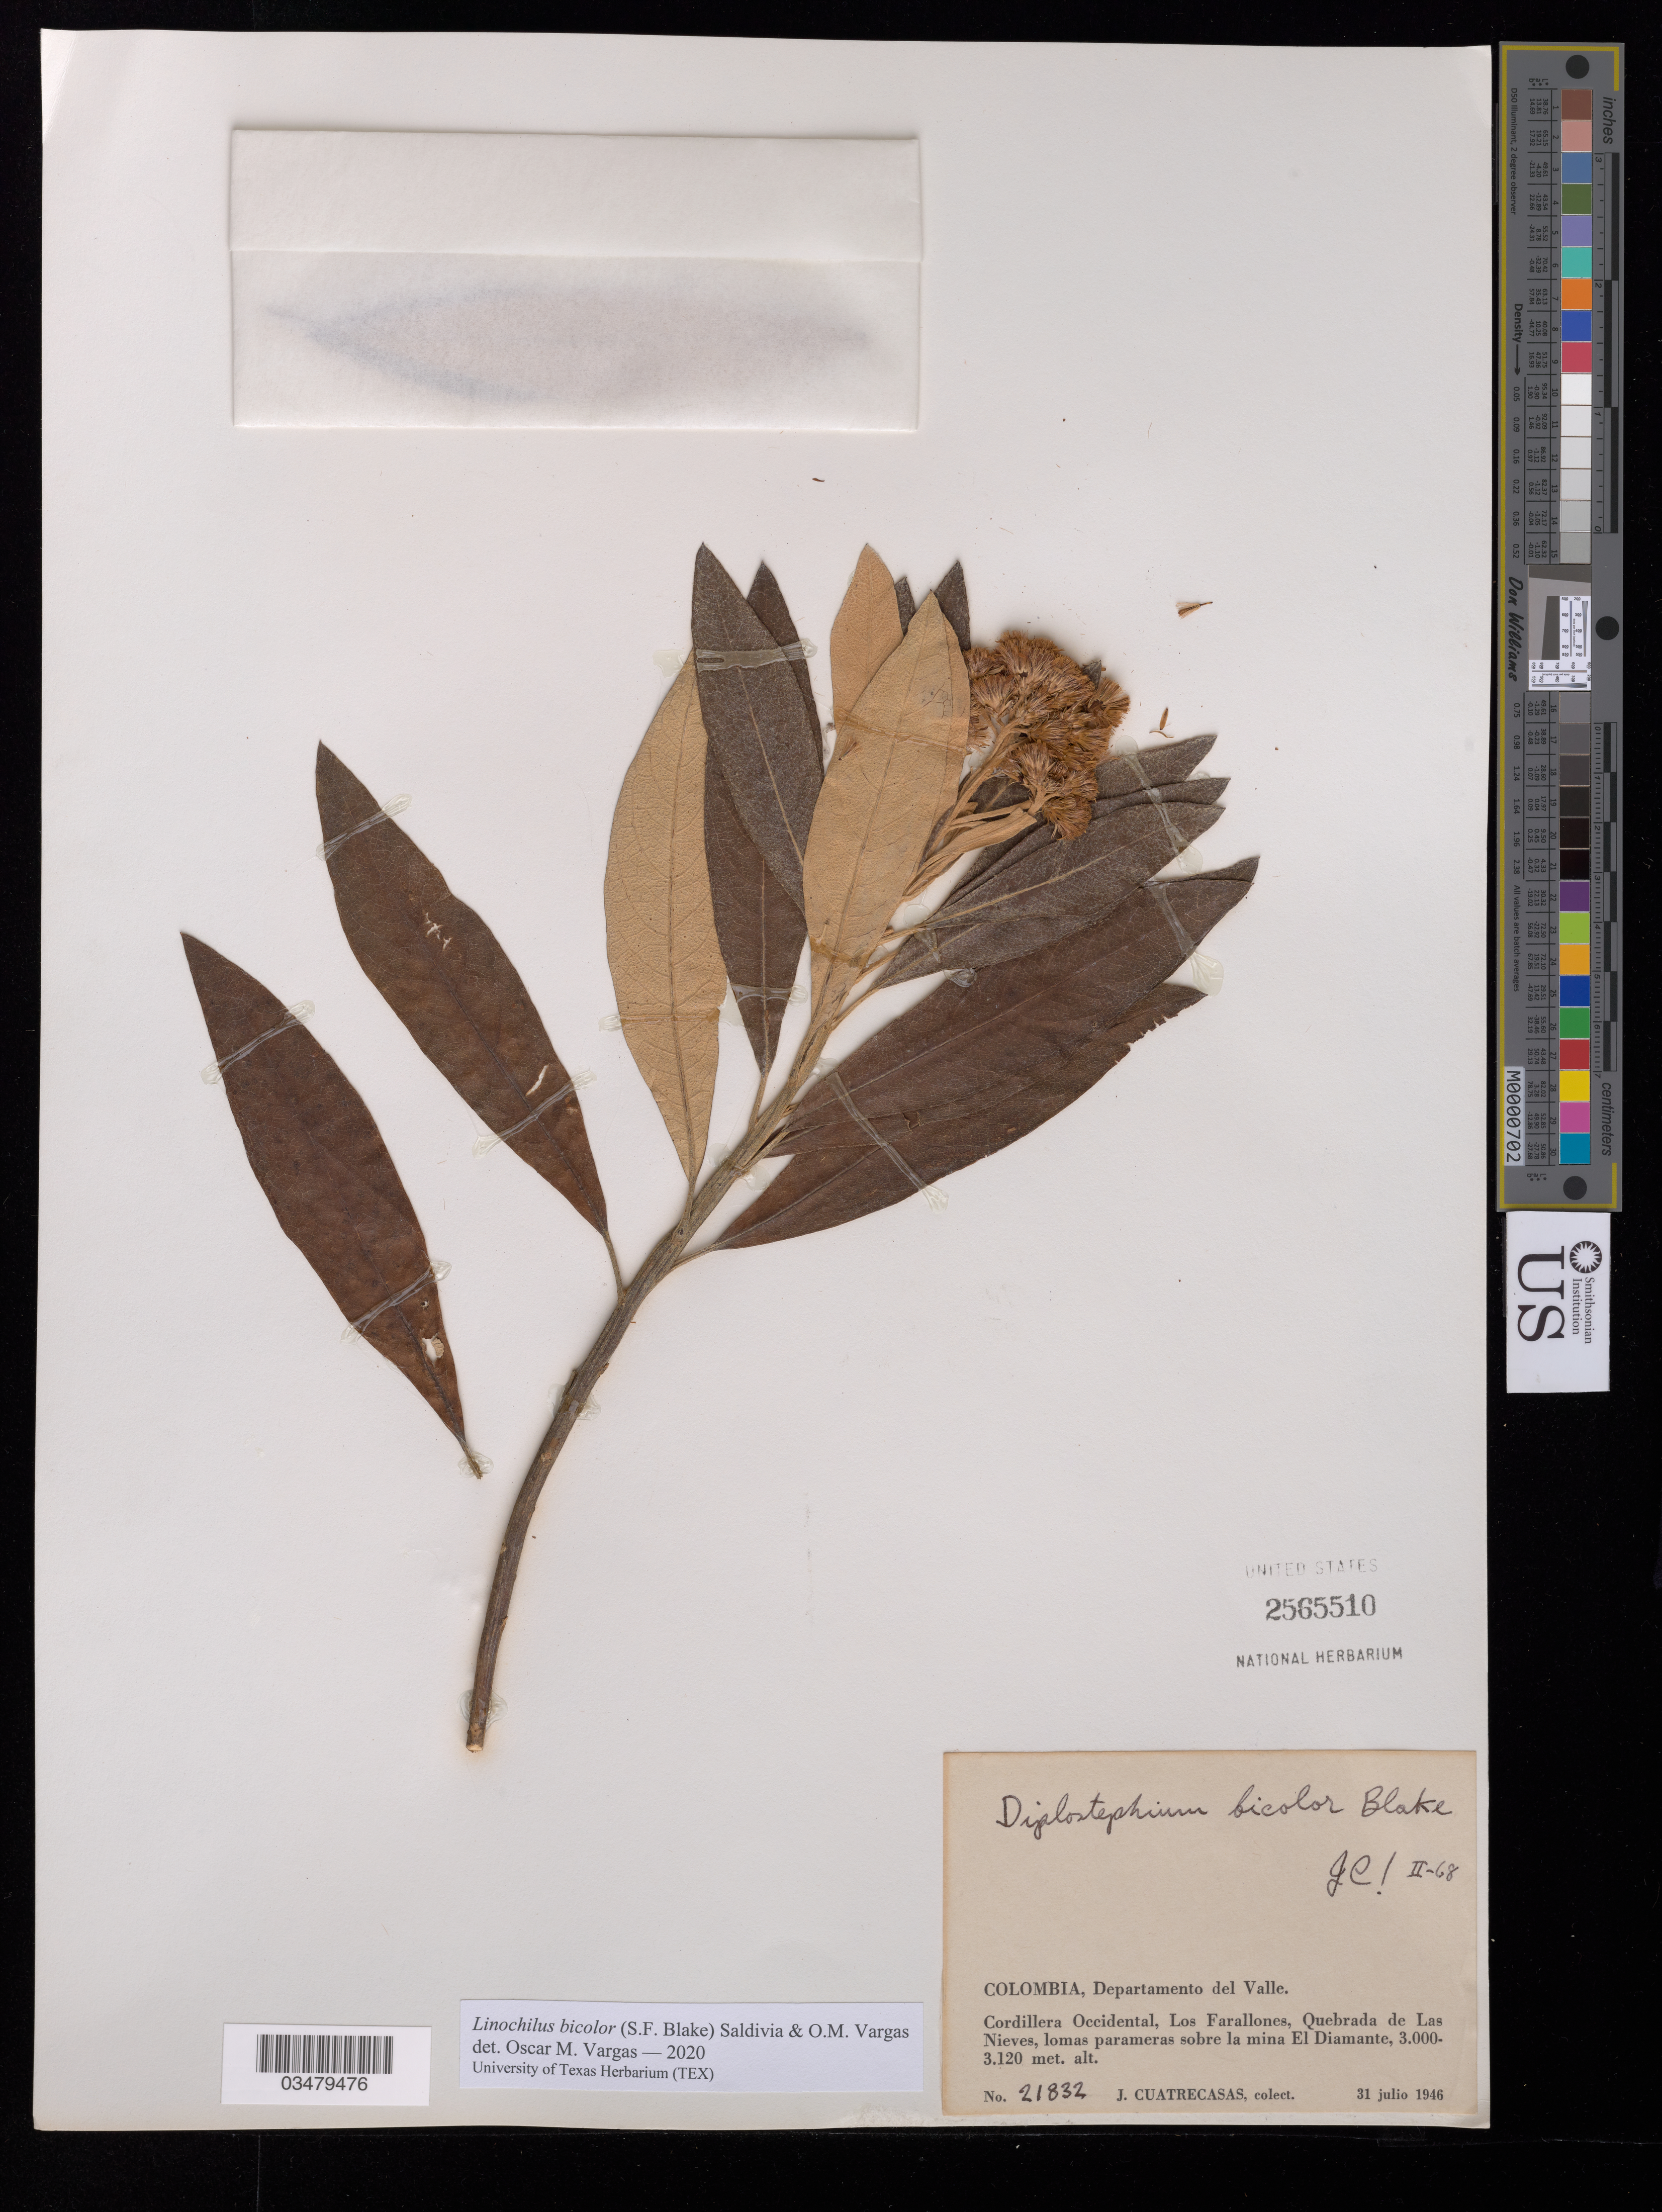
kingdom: Plantae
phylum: Tracheophyta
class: Magnoliopsida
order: Asterales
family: Asteraceae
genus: Linochilus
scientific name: Linochilus bicolor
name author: (S.F. Blake) Saldivia & O.M. Vargas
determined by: Vargas, Oscar M.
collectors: J. Cuatrecasas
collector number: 21832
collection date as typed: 31 Jul 1946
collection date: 1946-07-31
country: Colombia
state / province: Valle del Cauca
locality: Cordillera Occidental, los Farallones, Quebrada de las Nieves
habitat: Lomas parameras sobre la mina El Diamante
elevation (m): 3000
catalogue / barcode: US 2565510